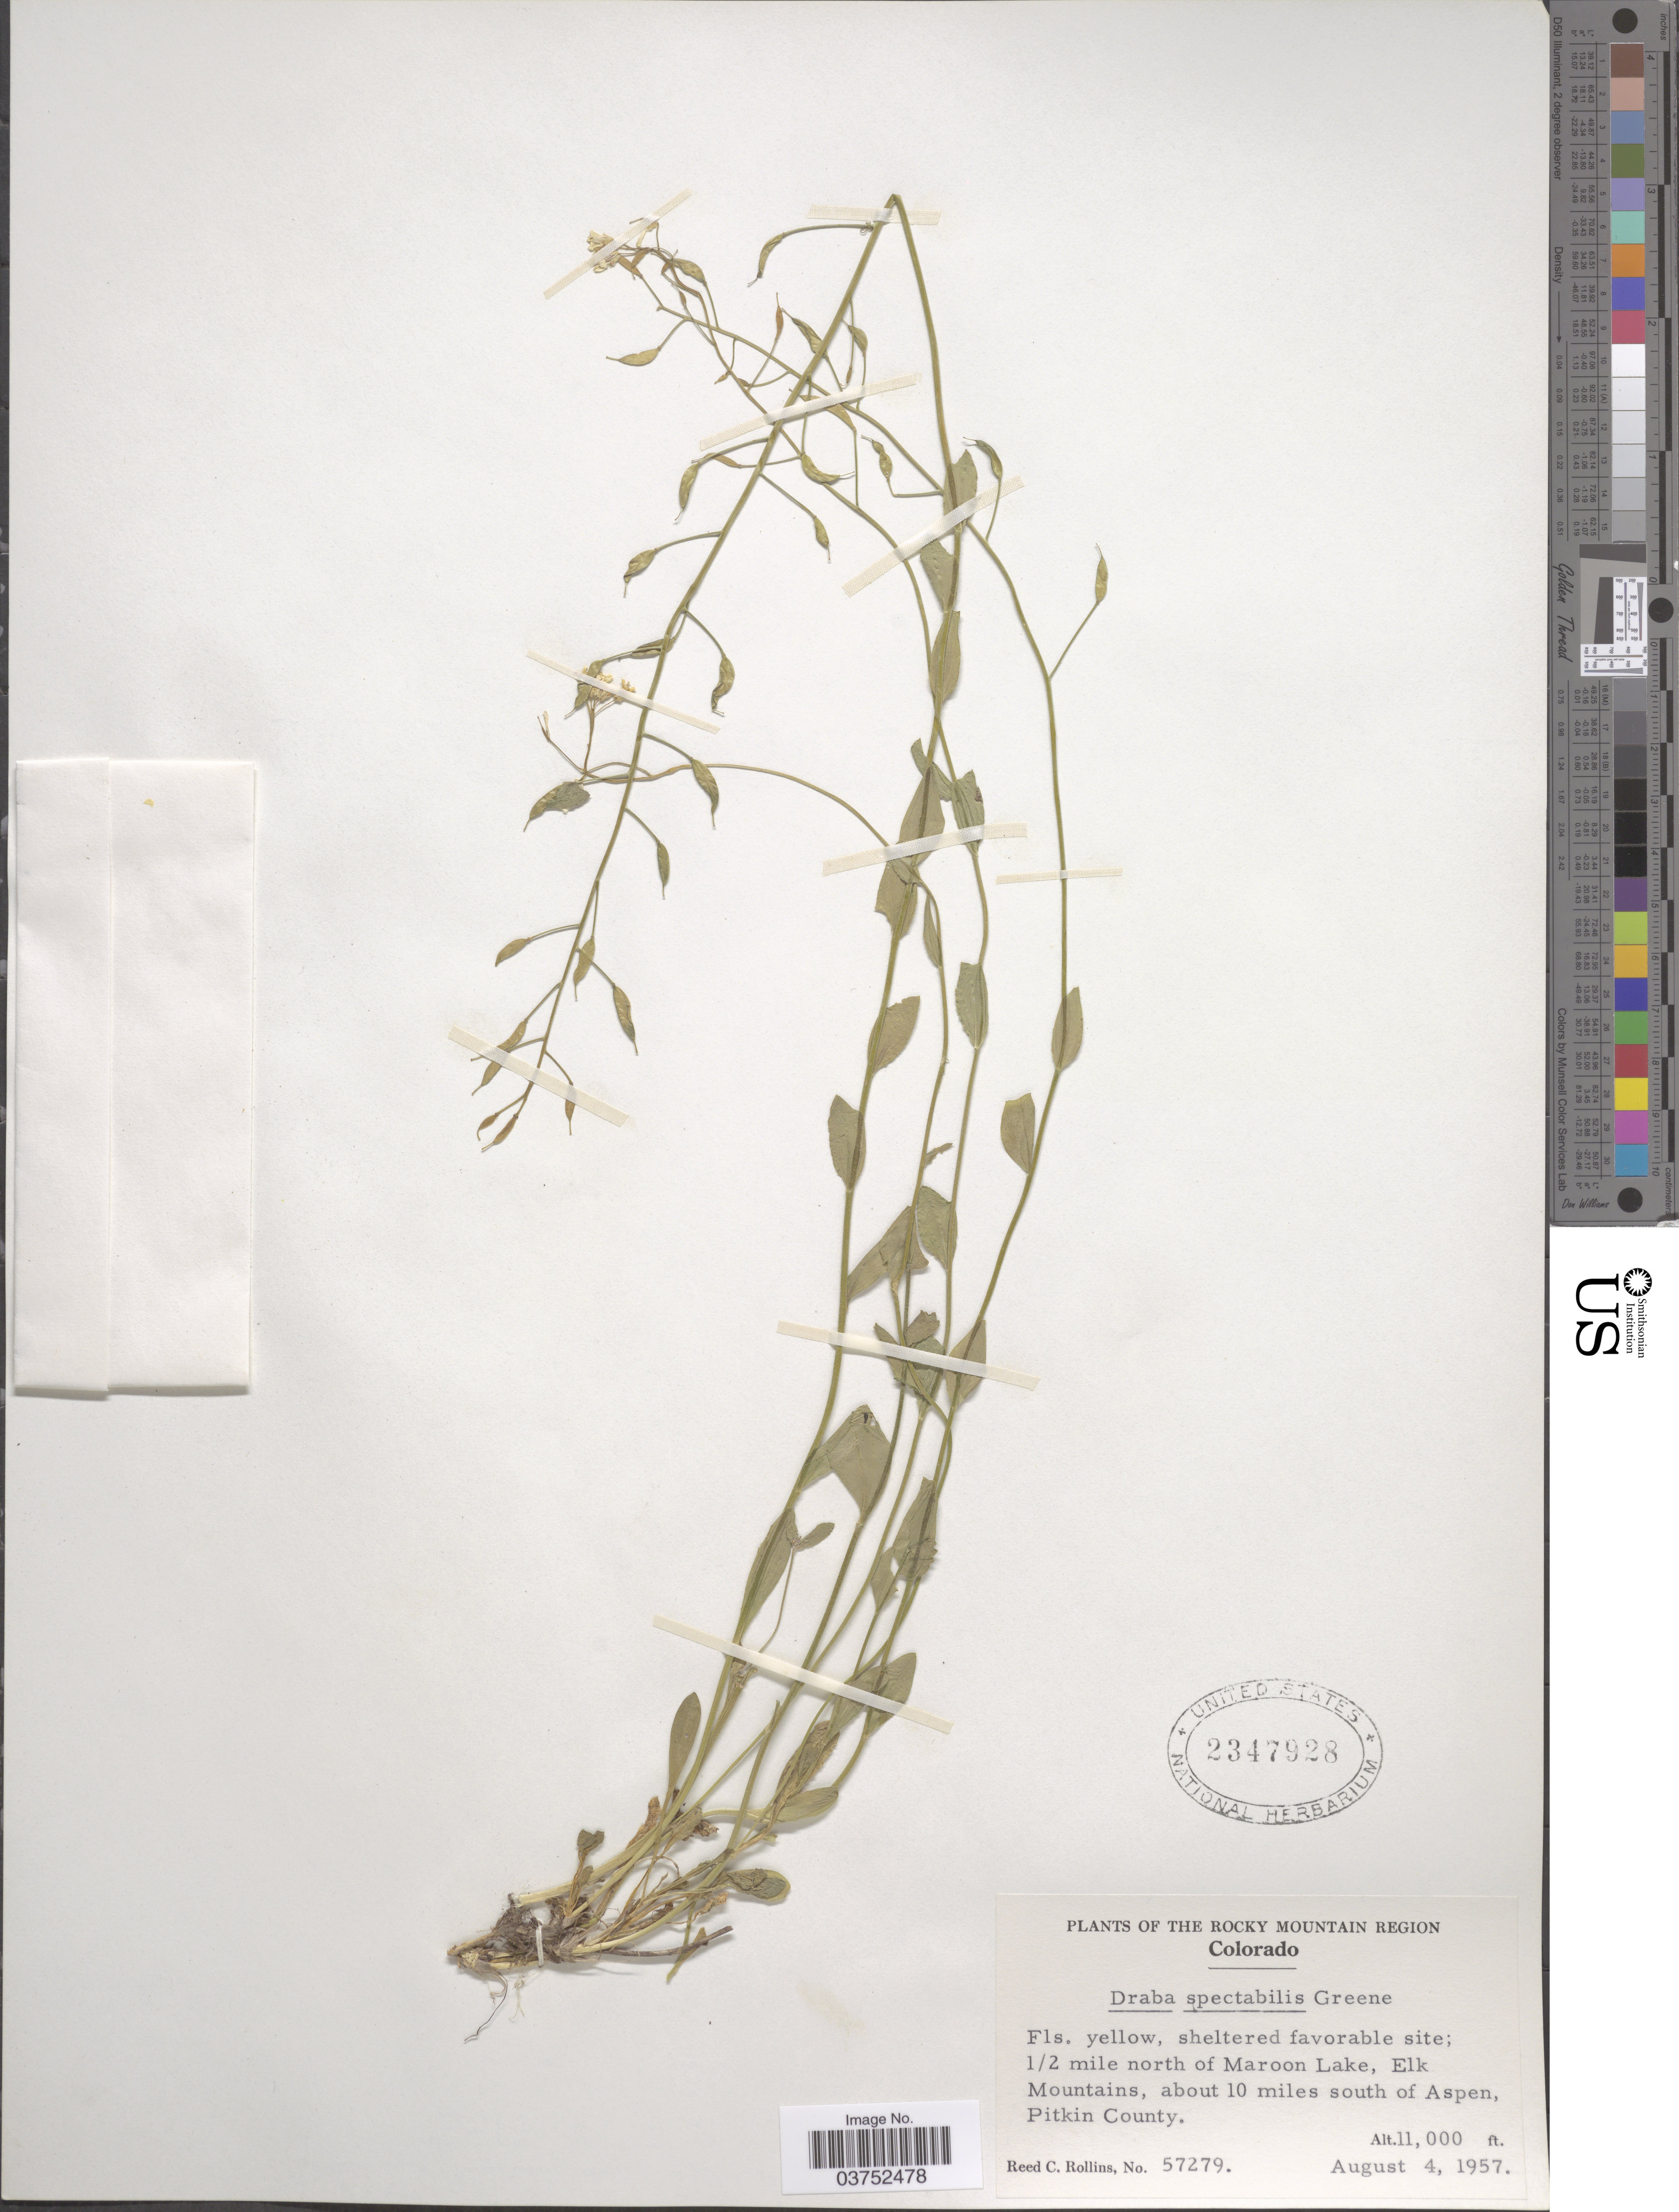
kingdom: Plantae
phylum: Tracheophyta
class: Magnoliopsida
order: Brassicales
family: Brassicaceae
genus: Draba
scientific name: Draba spectabilis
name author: Greene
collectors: R. C. Rollins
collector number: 57279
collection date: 1957-08-04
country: United States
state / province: Colorado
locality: The Rocky Mountain Region. ½ mile north of Maroon Lake, Elk Mountains, about 10 miles south of Aspen, Pitkin County.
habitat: sheltered favorable site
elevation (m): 3353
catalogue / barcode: US 2347928